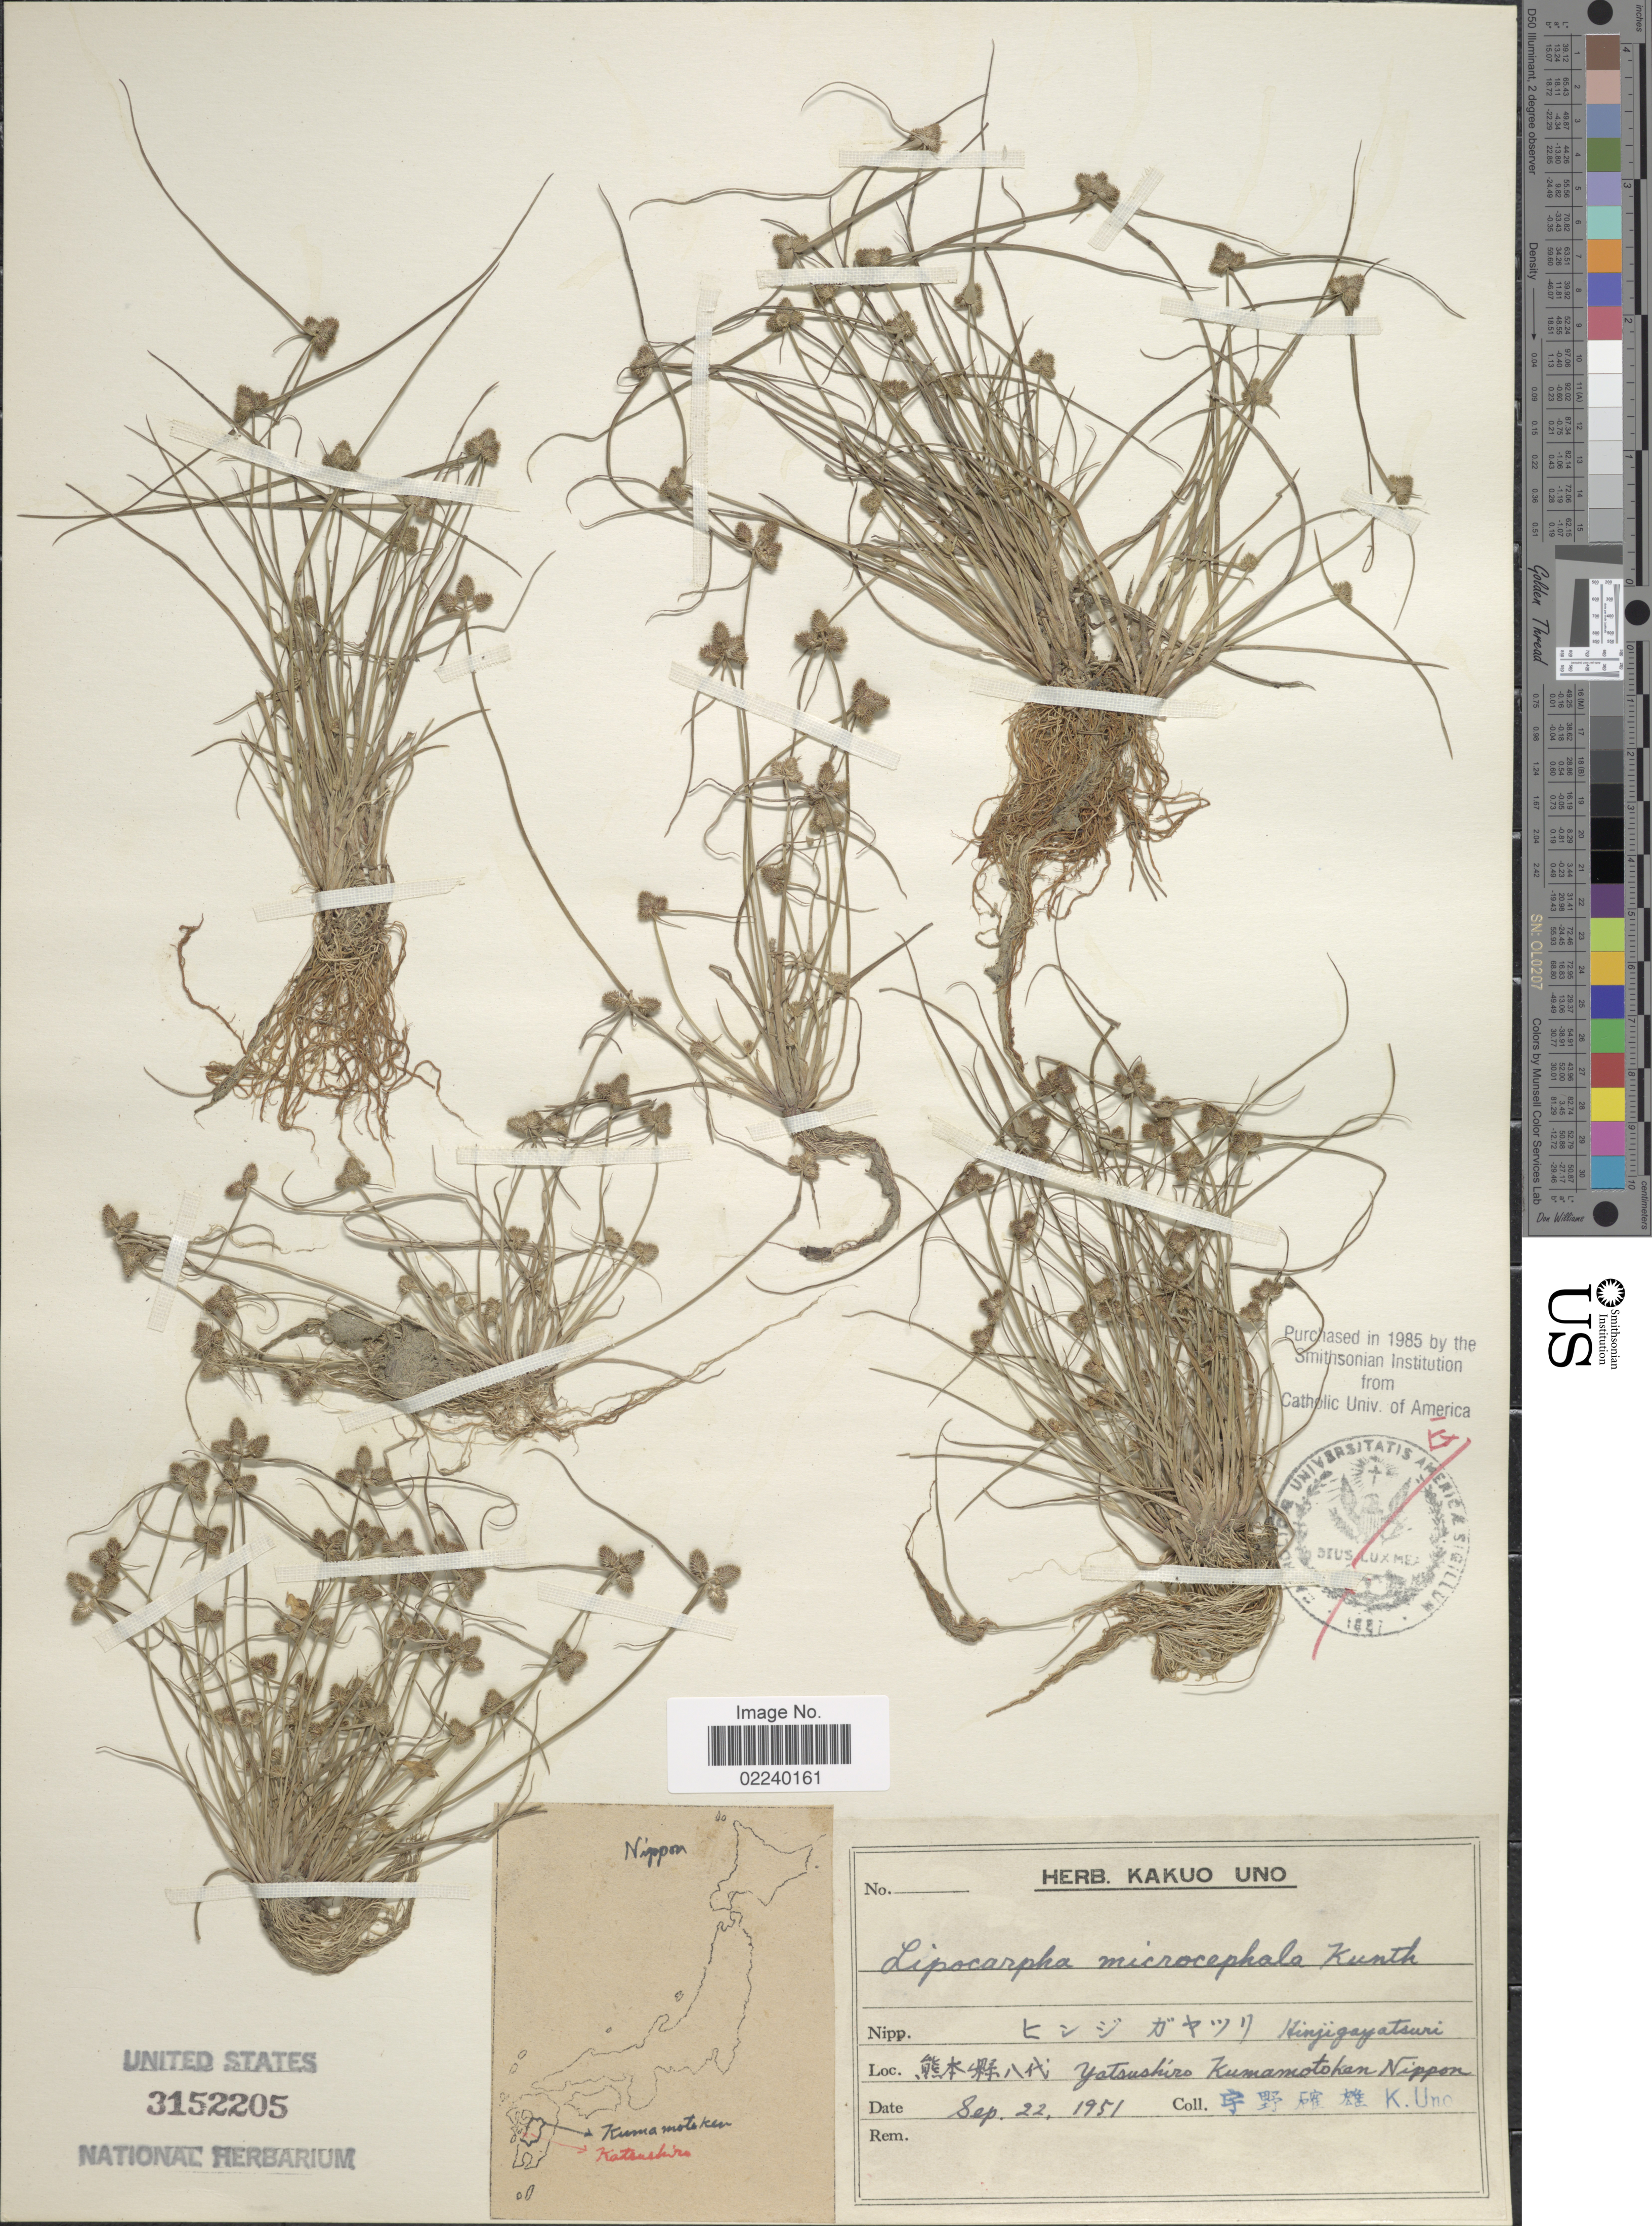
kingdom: Plantae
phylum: Tracheophyta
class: Liliopsida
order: Poales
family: Cyperaceae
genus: Cyperus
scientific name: Cyperus leptocarpus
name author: (F. Muell.) Bauters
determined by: Strong, M. T., (US), Smithsonian Institution - National Museum of Natural History (UNITED STATES)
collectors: K. Uno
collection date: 1951-09-22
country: Japan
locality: Yatsushiro Kumamotoken Nippon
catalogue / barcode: US 3152205